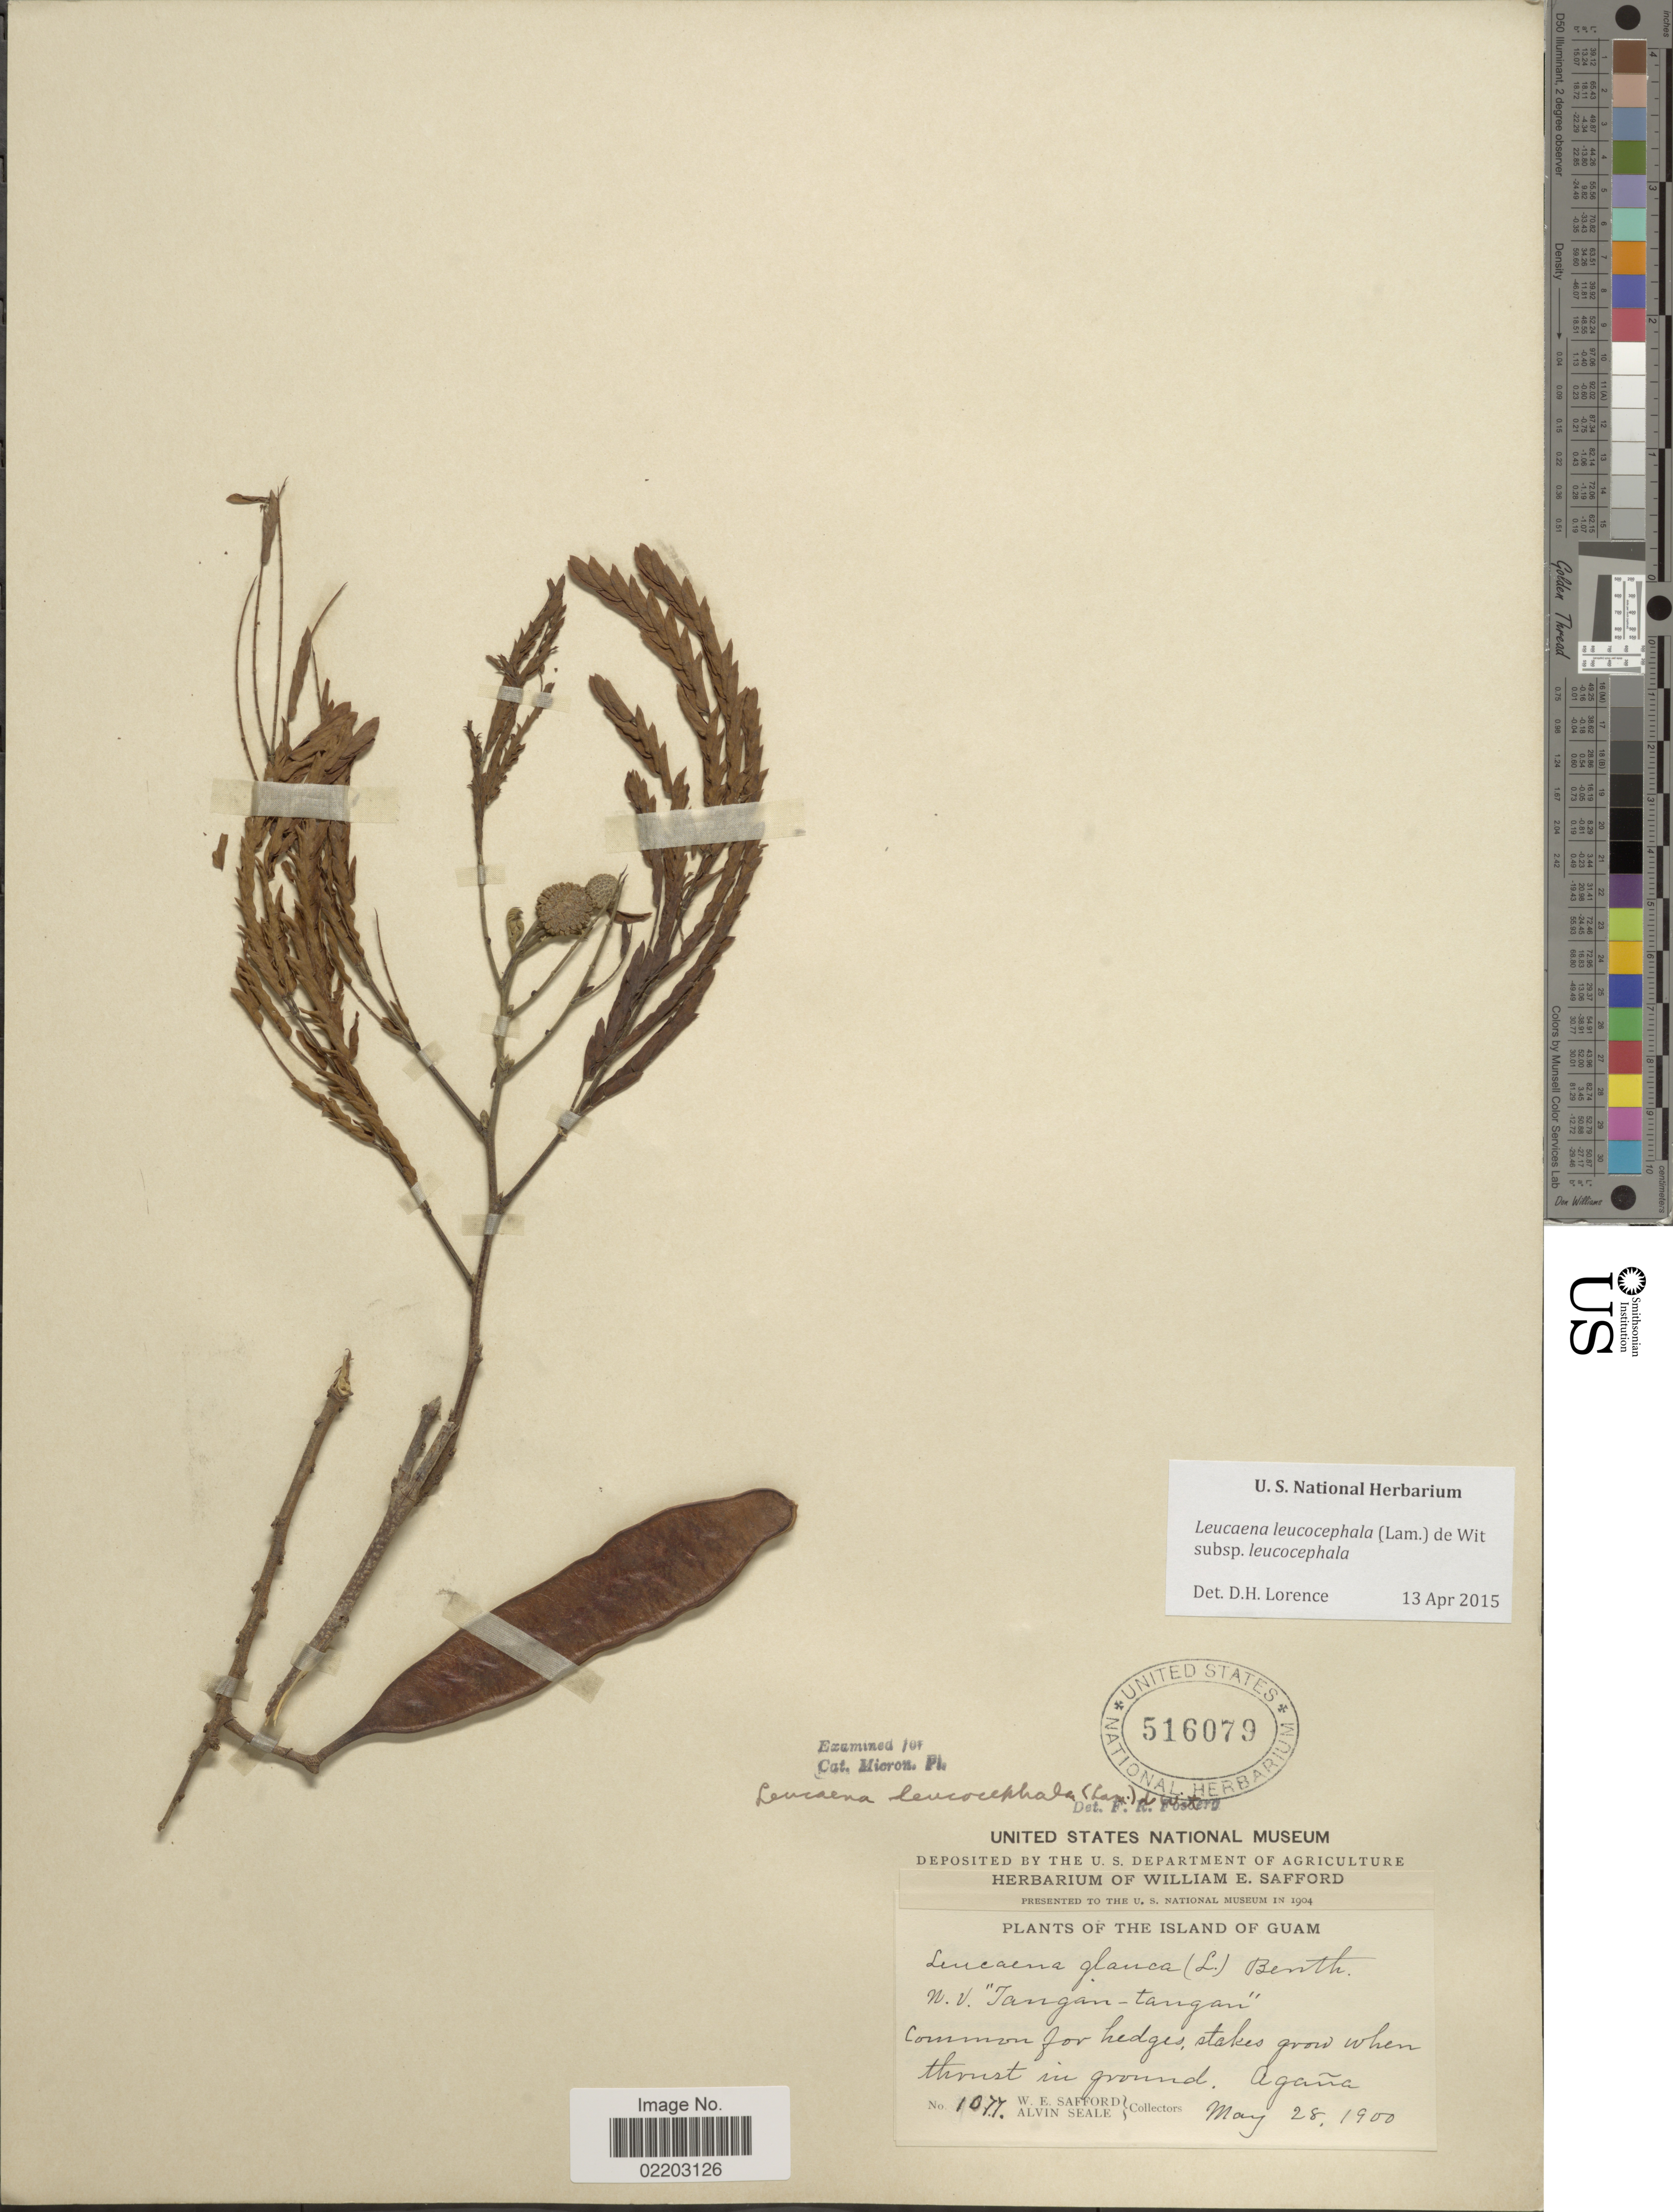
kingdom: Plantae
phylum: Tracheophyta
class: Magnoliopsida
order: Fabales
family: Fabaceae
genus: Leucaena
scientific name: Leucaena leucocephala subsp. leucocephala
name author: (Lam.) de Wit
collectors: W. E. Safford & A. Seale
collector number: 1077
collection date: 1900-05-28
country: Guam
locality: Island of Guam. Agana.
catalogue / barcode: US 516079